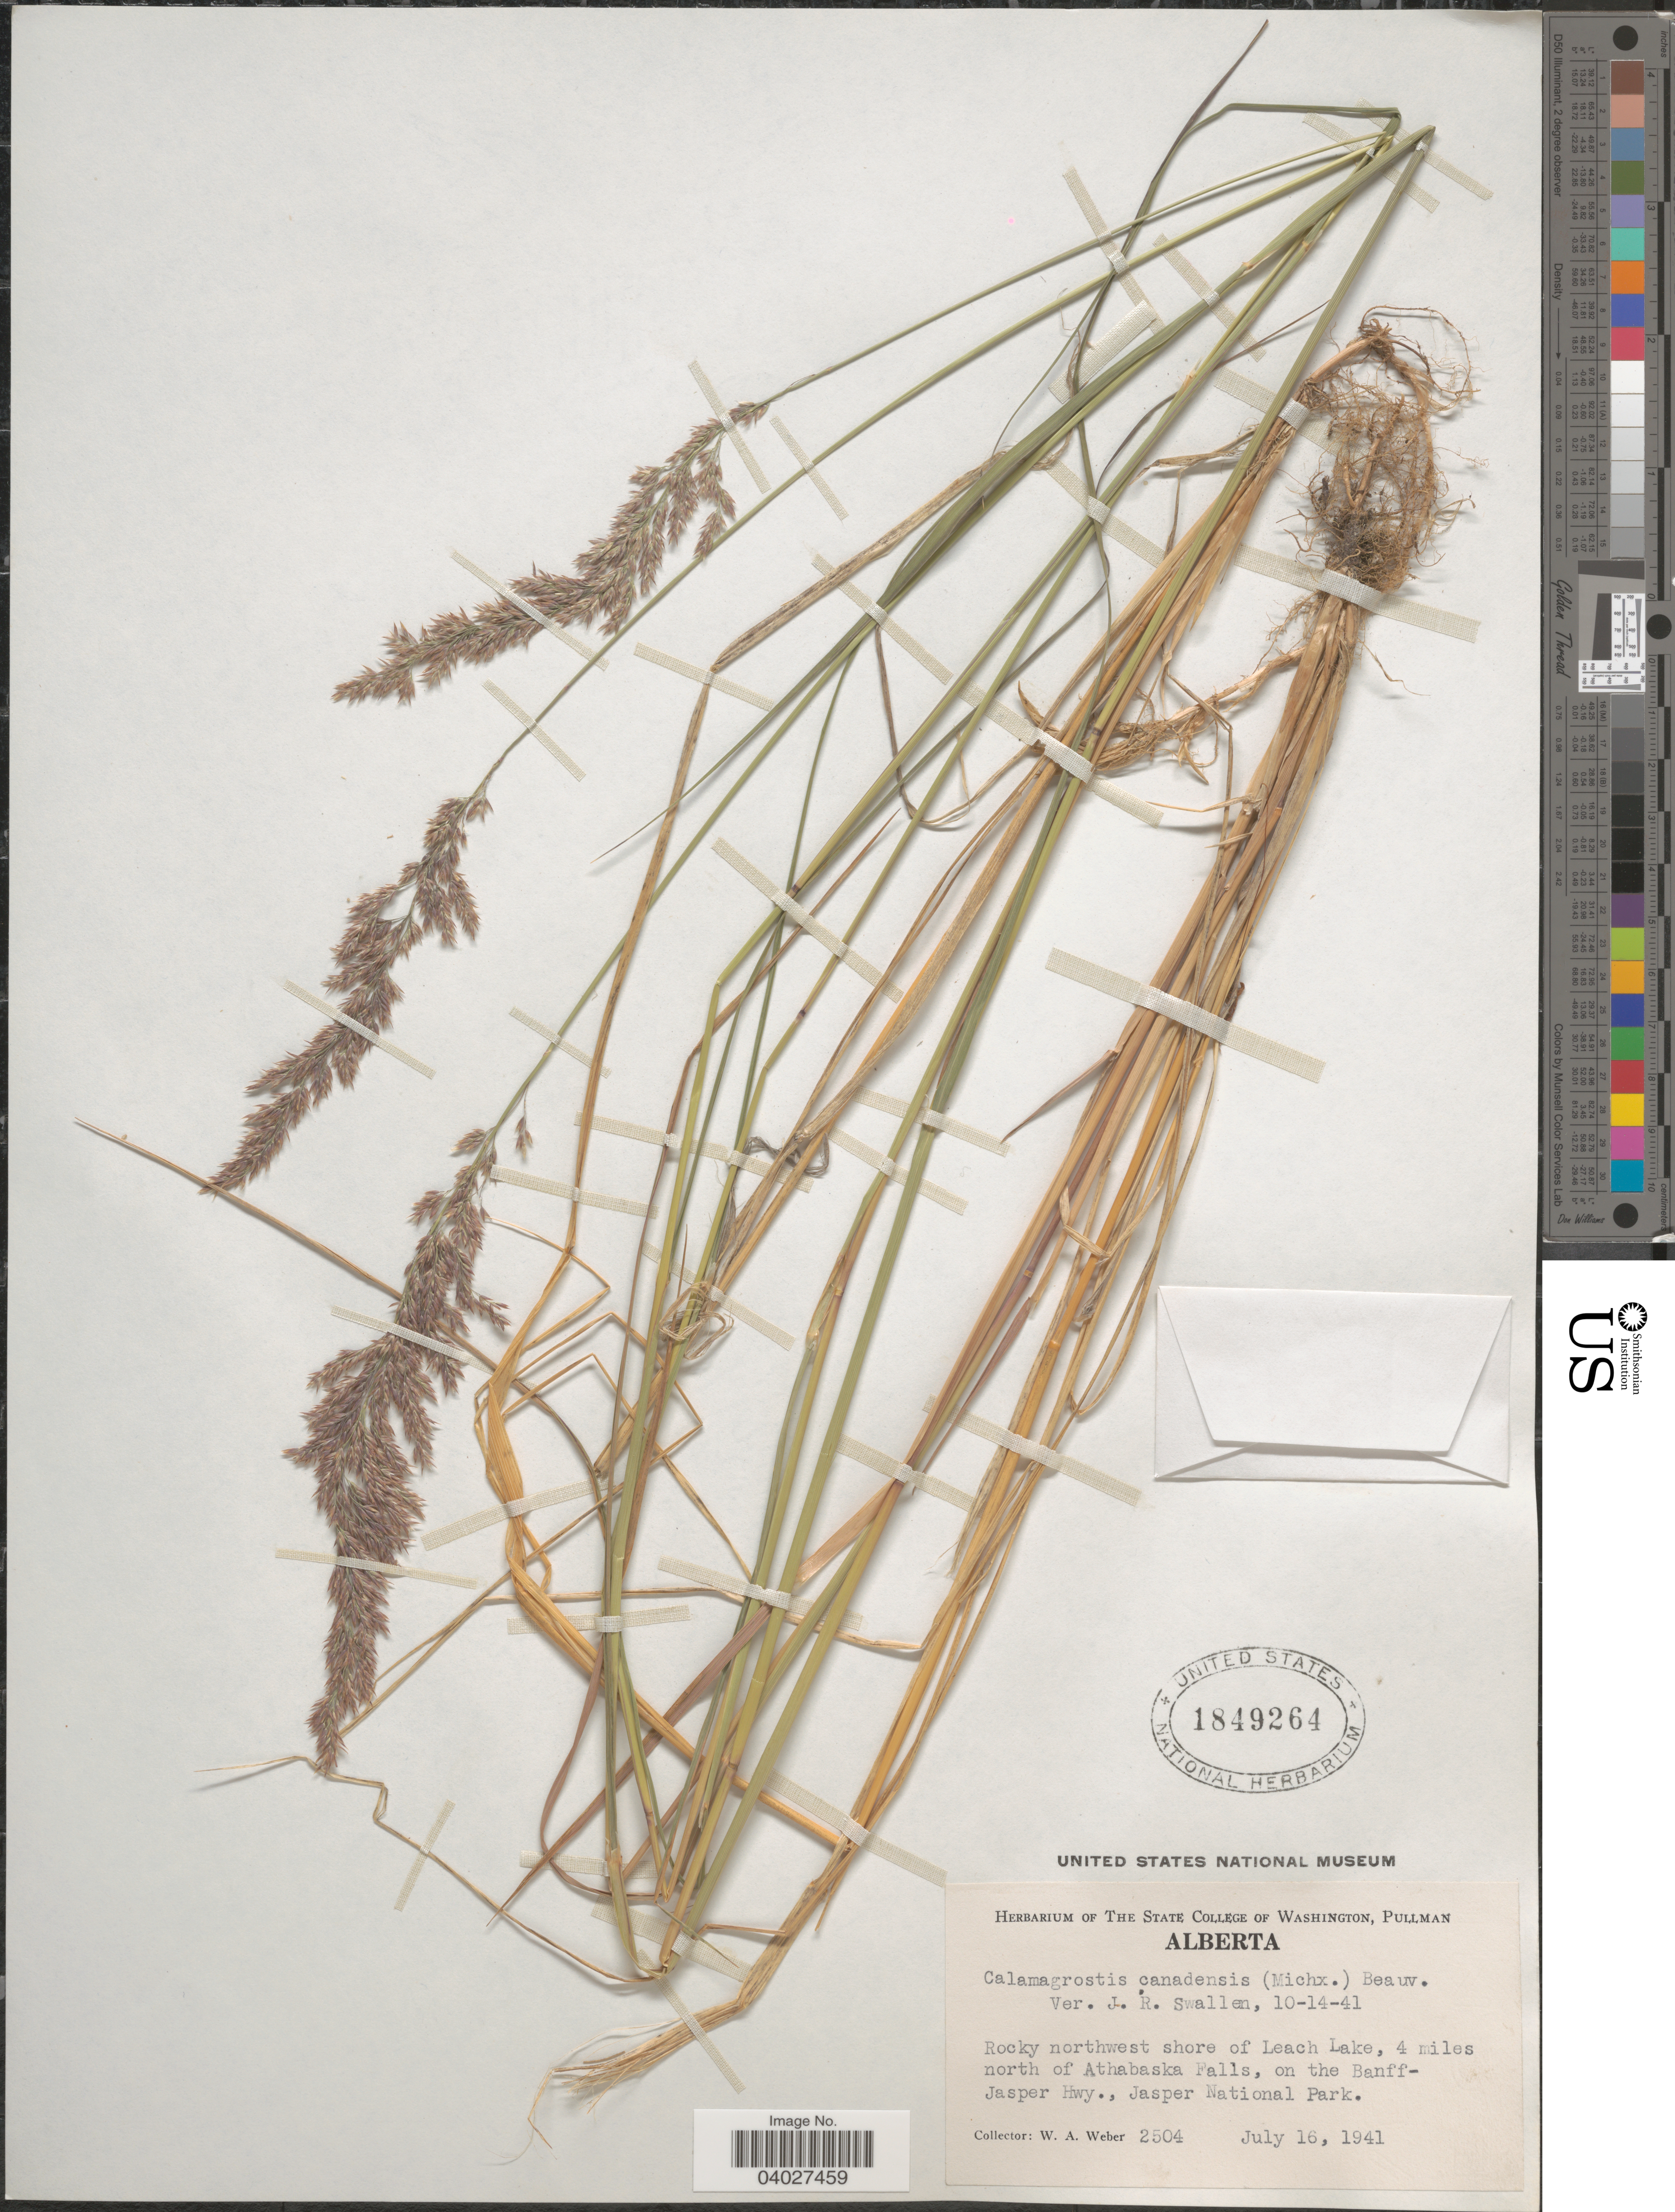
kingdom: Plantae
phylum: Tracheophyta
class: Liliopsida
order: Poales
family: Poaceae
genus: Calamagrostis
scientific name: Calamagrostis canadensis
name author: (Michx.) P. Beauv.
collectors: W. A. Weber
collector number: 2504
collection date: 1941-07-16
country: Canada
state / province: Alberta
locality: Rocky northwest shore of Leach Lake, 4 miles north of Athabaska Falls, on the Banff-Jasper Hwy., Jasper National Park.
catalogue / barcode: US 1849264